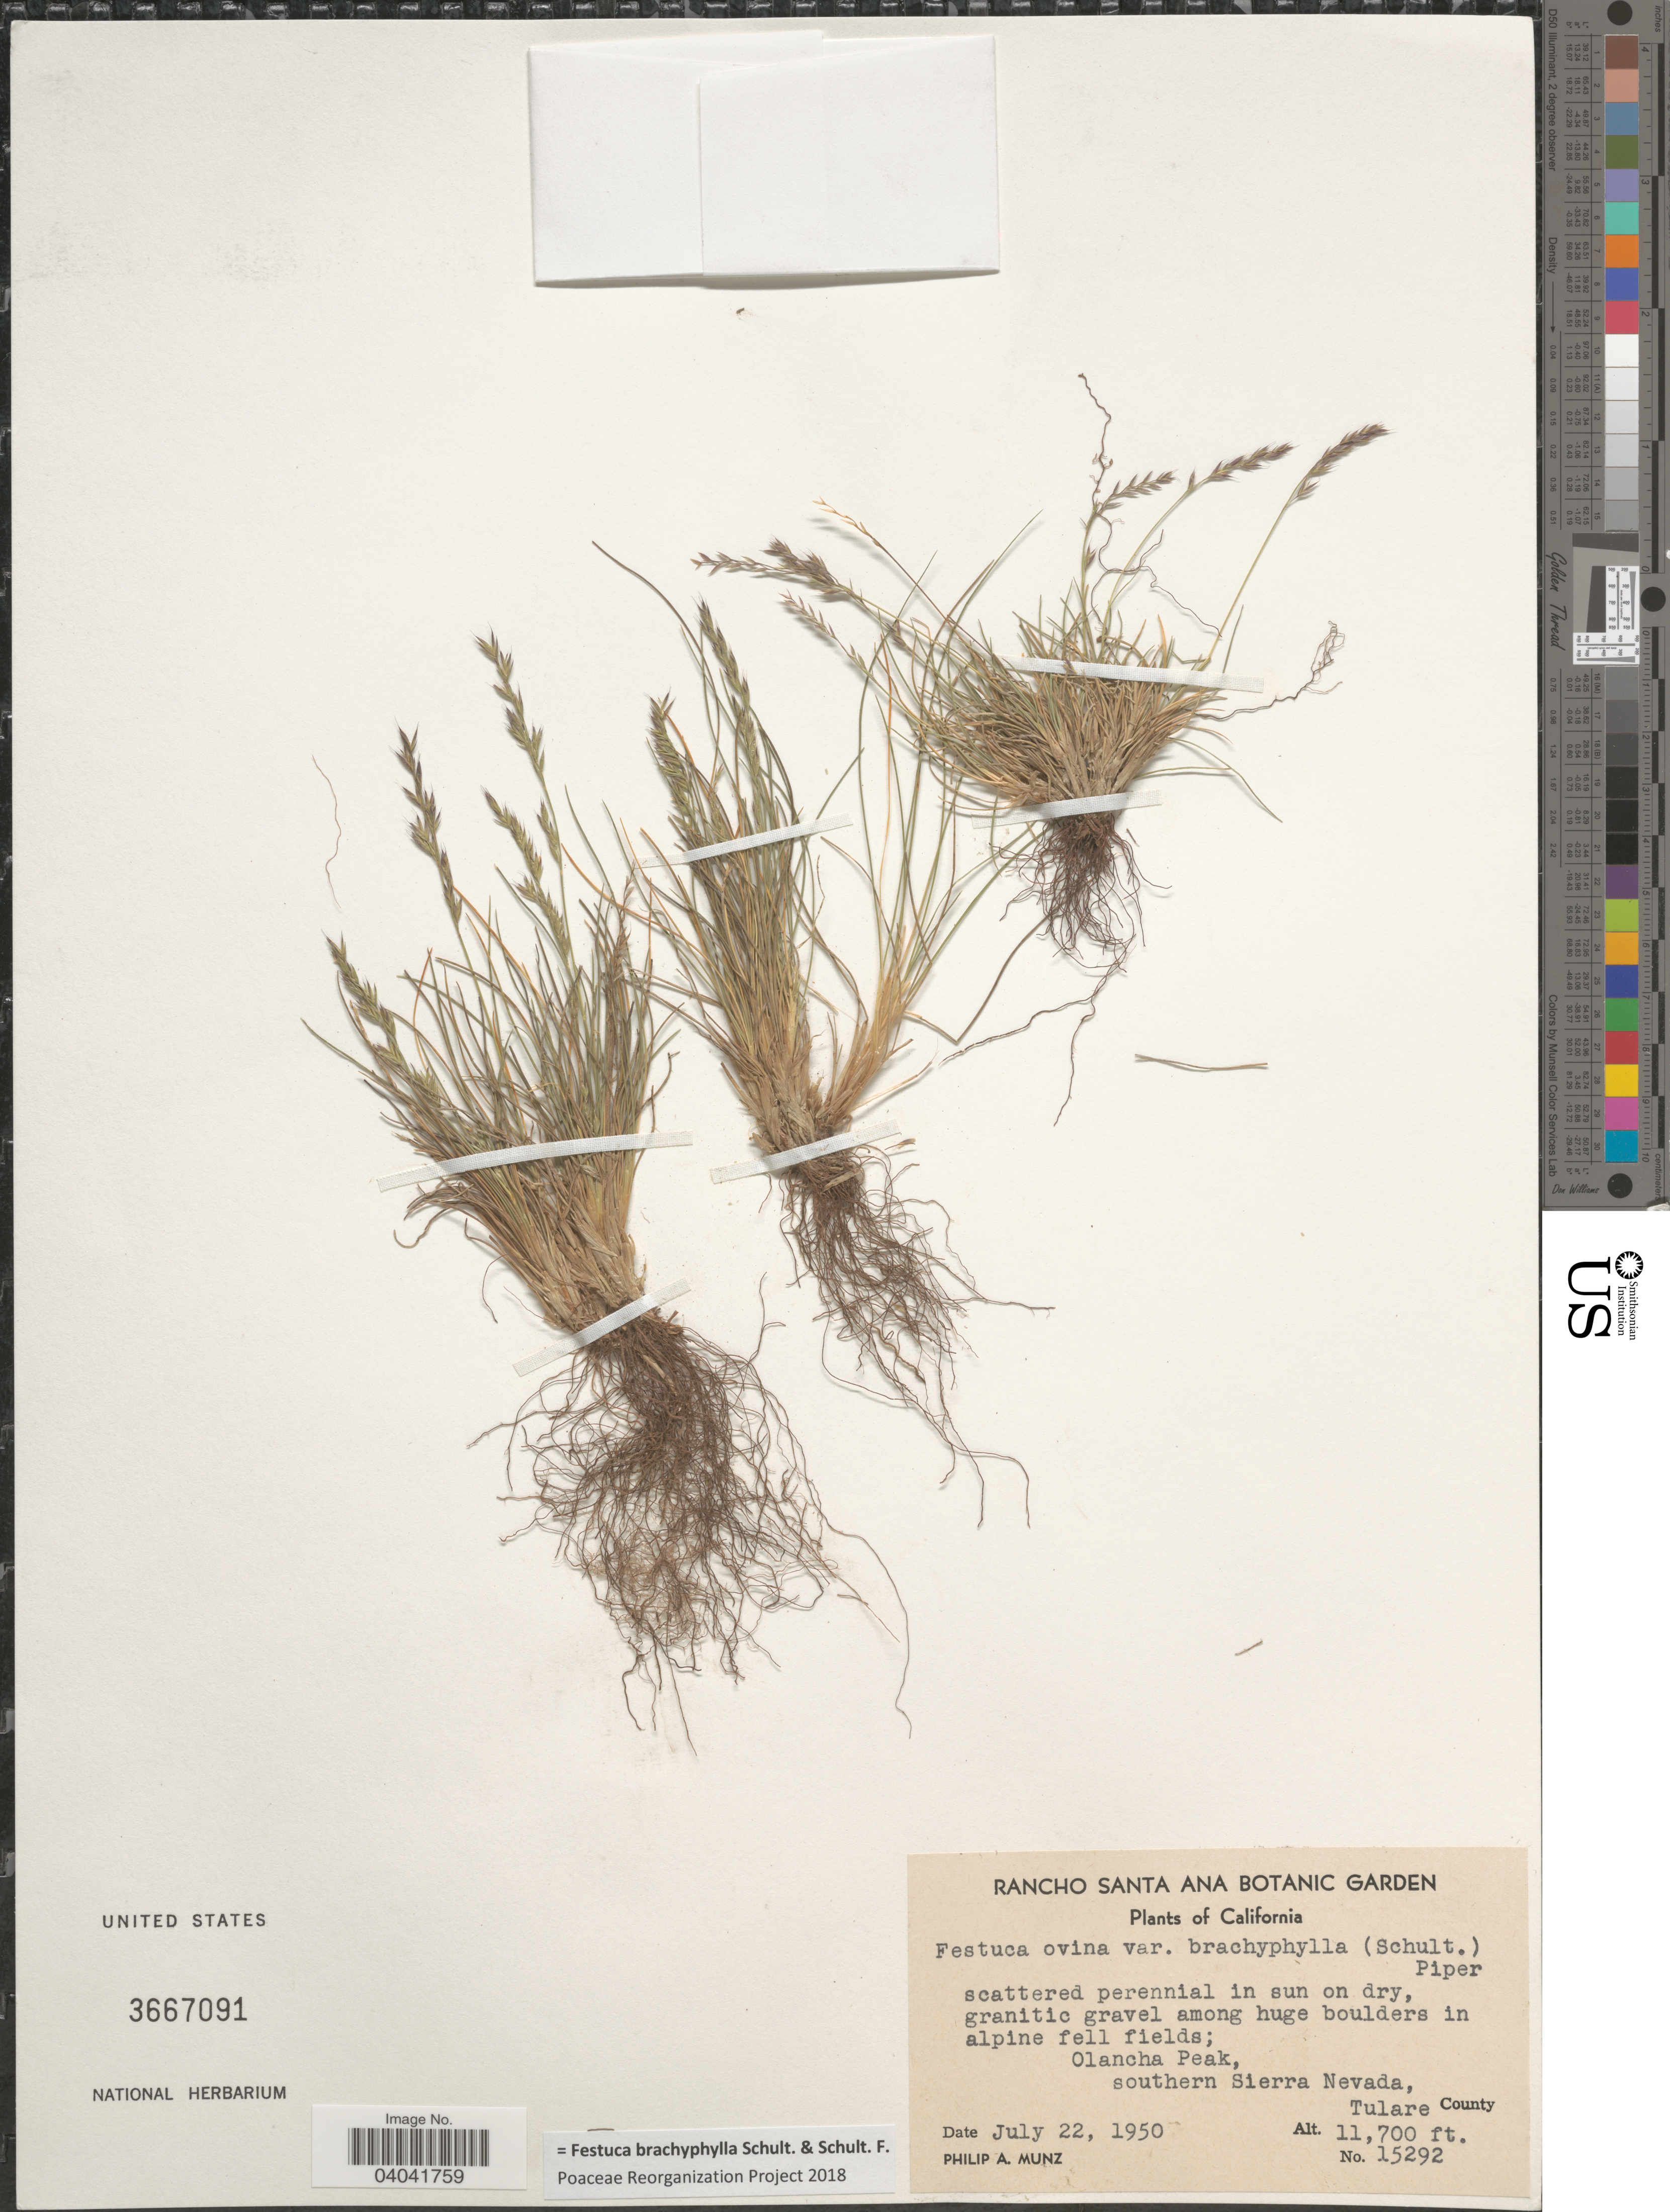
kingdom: Plantae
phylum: Tracheophyta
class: Liliopsida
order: Poales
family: Poaceae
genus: Festuca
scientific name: Festuca brachyphylla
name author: Schult. & Schult. f.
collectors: P. A. Munz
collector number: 15292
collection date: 1950-07-22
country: United States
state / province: California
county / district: Tulare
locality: Olancha Peak, southern Sierra Nevada, Tulare County.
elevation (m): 3566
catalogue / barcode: US 3667091